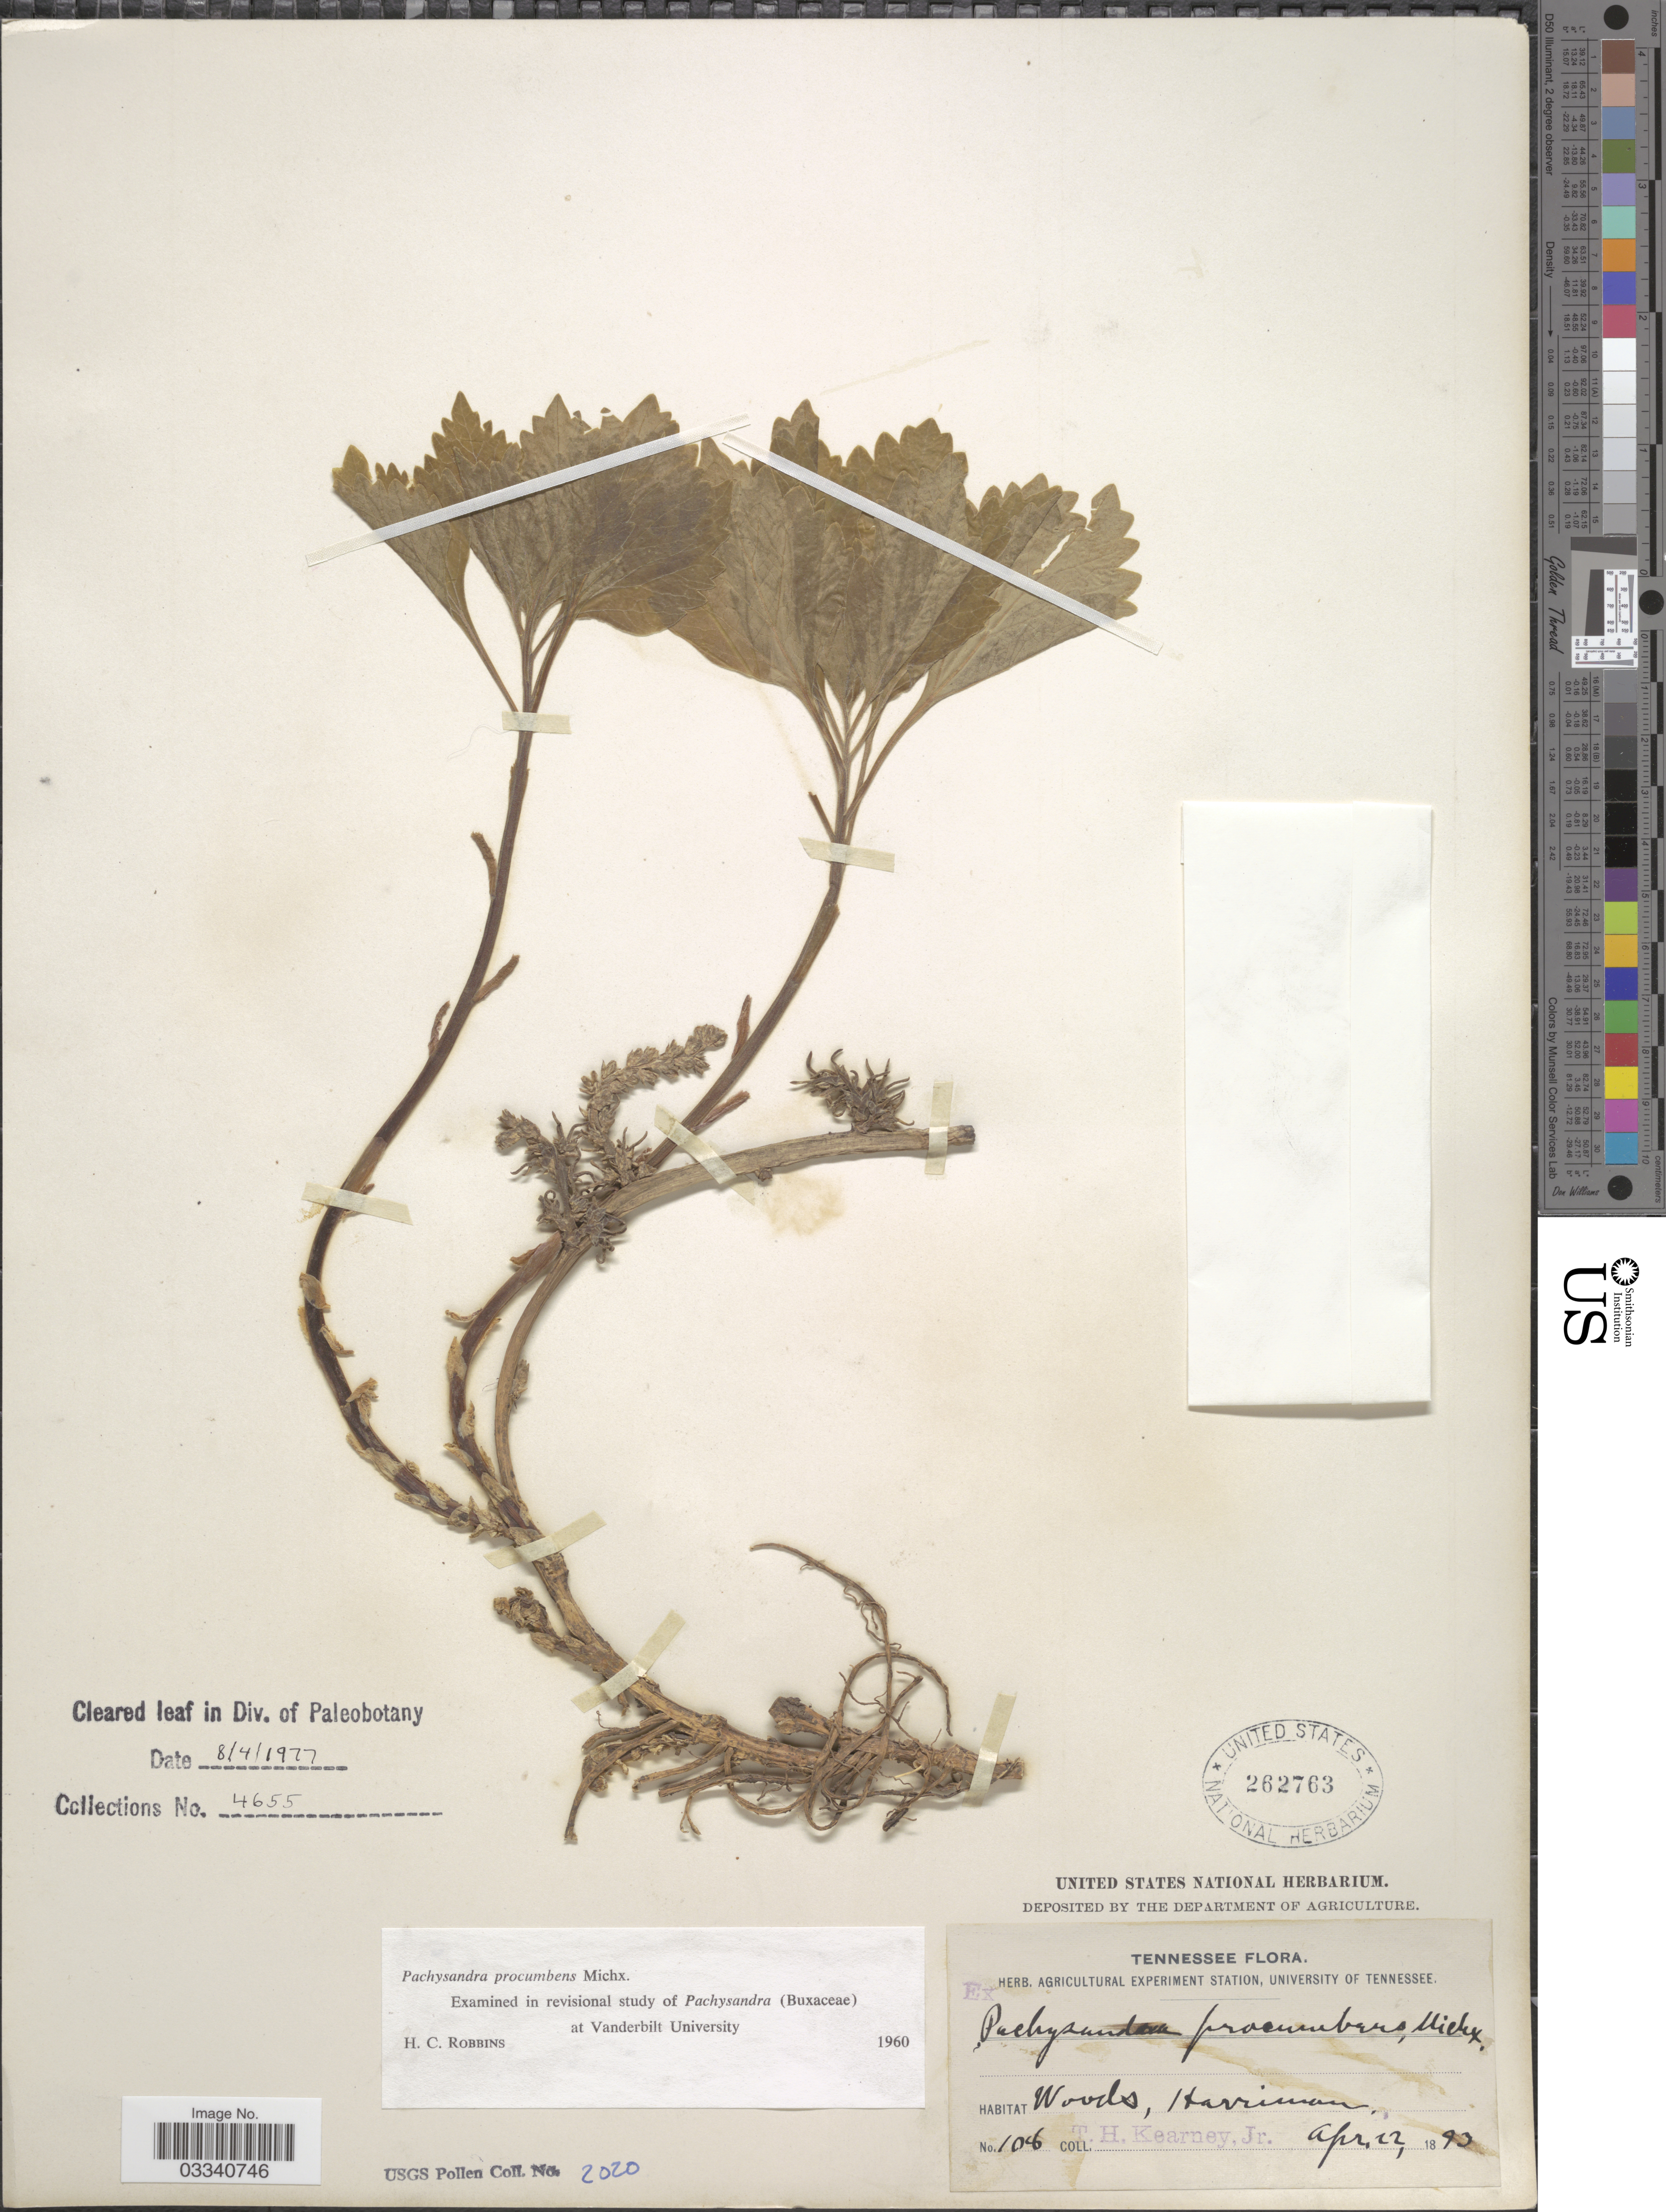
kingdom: Plantae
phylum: Tracheophyta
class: Magnoliopsida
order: Buxales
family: Buxaceae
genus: Pachysandra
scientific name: Pachysandra procumbens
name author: Michx.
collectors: T. H. Kearney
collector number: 108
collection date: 1893-04-12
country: United States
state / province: Tennessee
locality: Harriman.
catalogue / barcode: US 262763